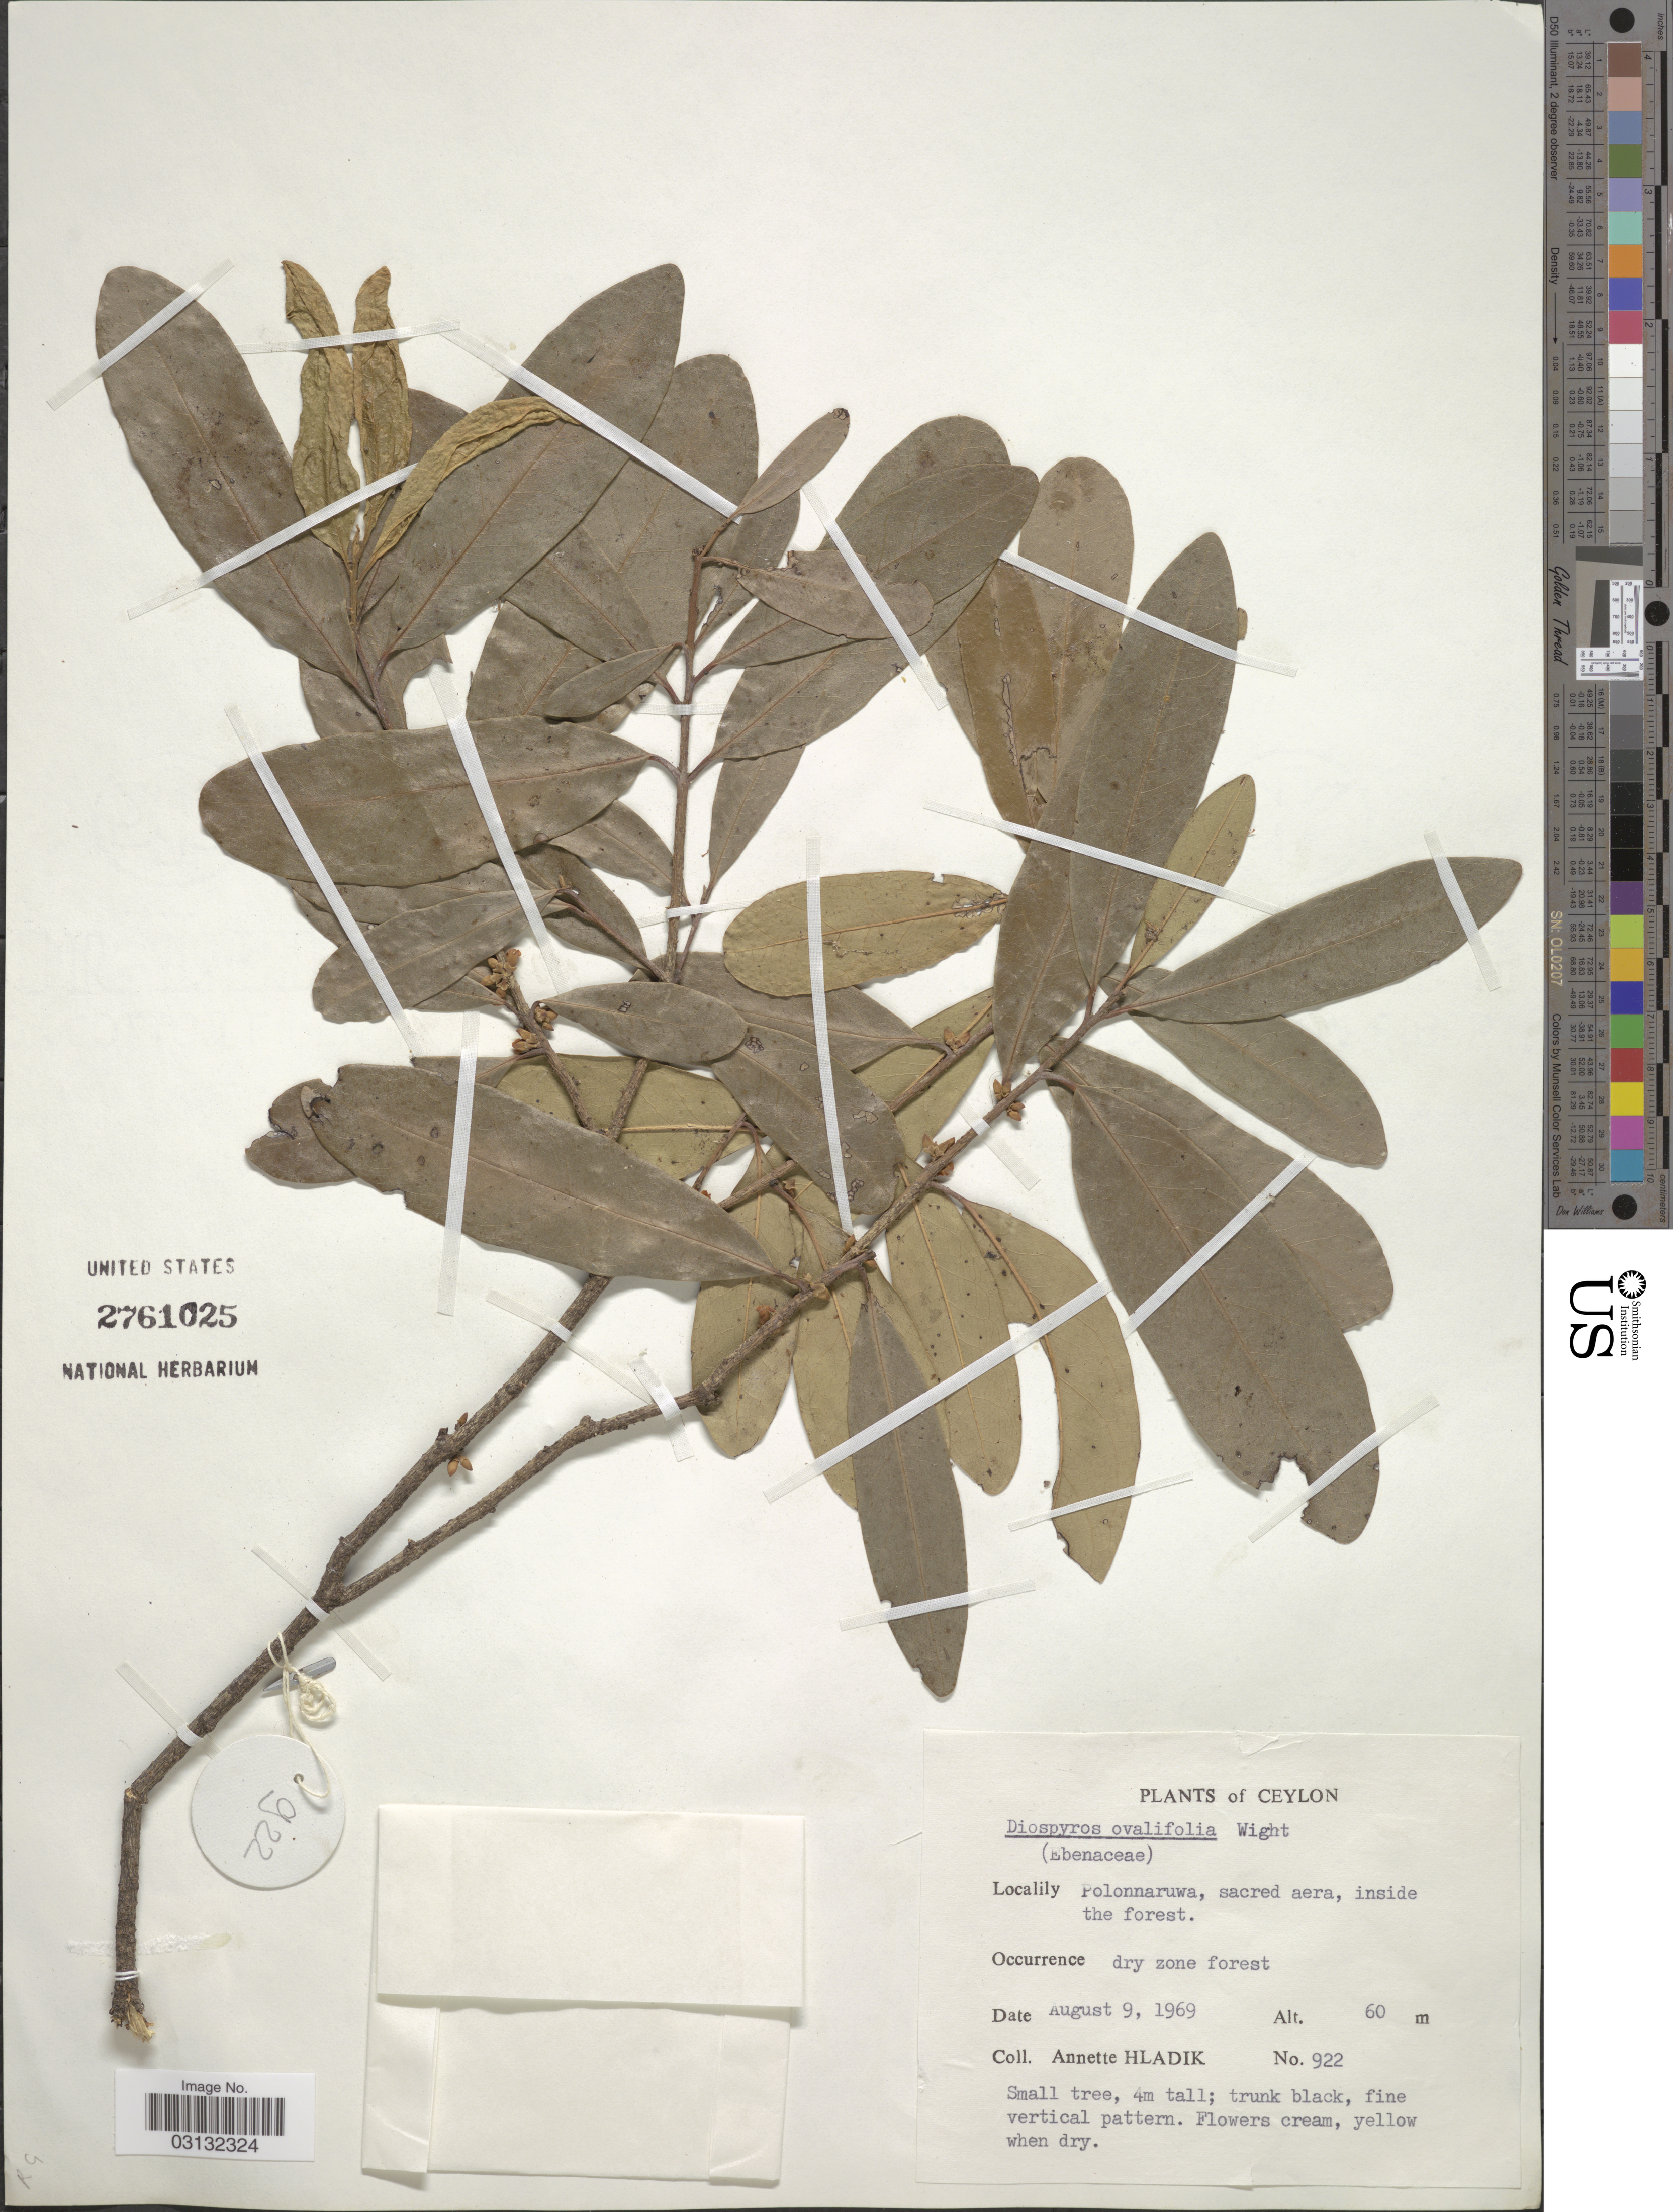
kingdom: Plantae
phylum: Tracheophyta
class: Magnoliopsida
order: Ericales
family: Ebenaceae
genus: Diospyros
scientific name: Diospyros ovalifolia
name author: Wight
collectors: A. Hladik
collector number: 922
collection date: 1969-08-09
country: Sri Lanka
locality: Ceylon. Polonnaruwa, sacred area.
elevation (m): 60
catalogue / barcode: US 2761025